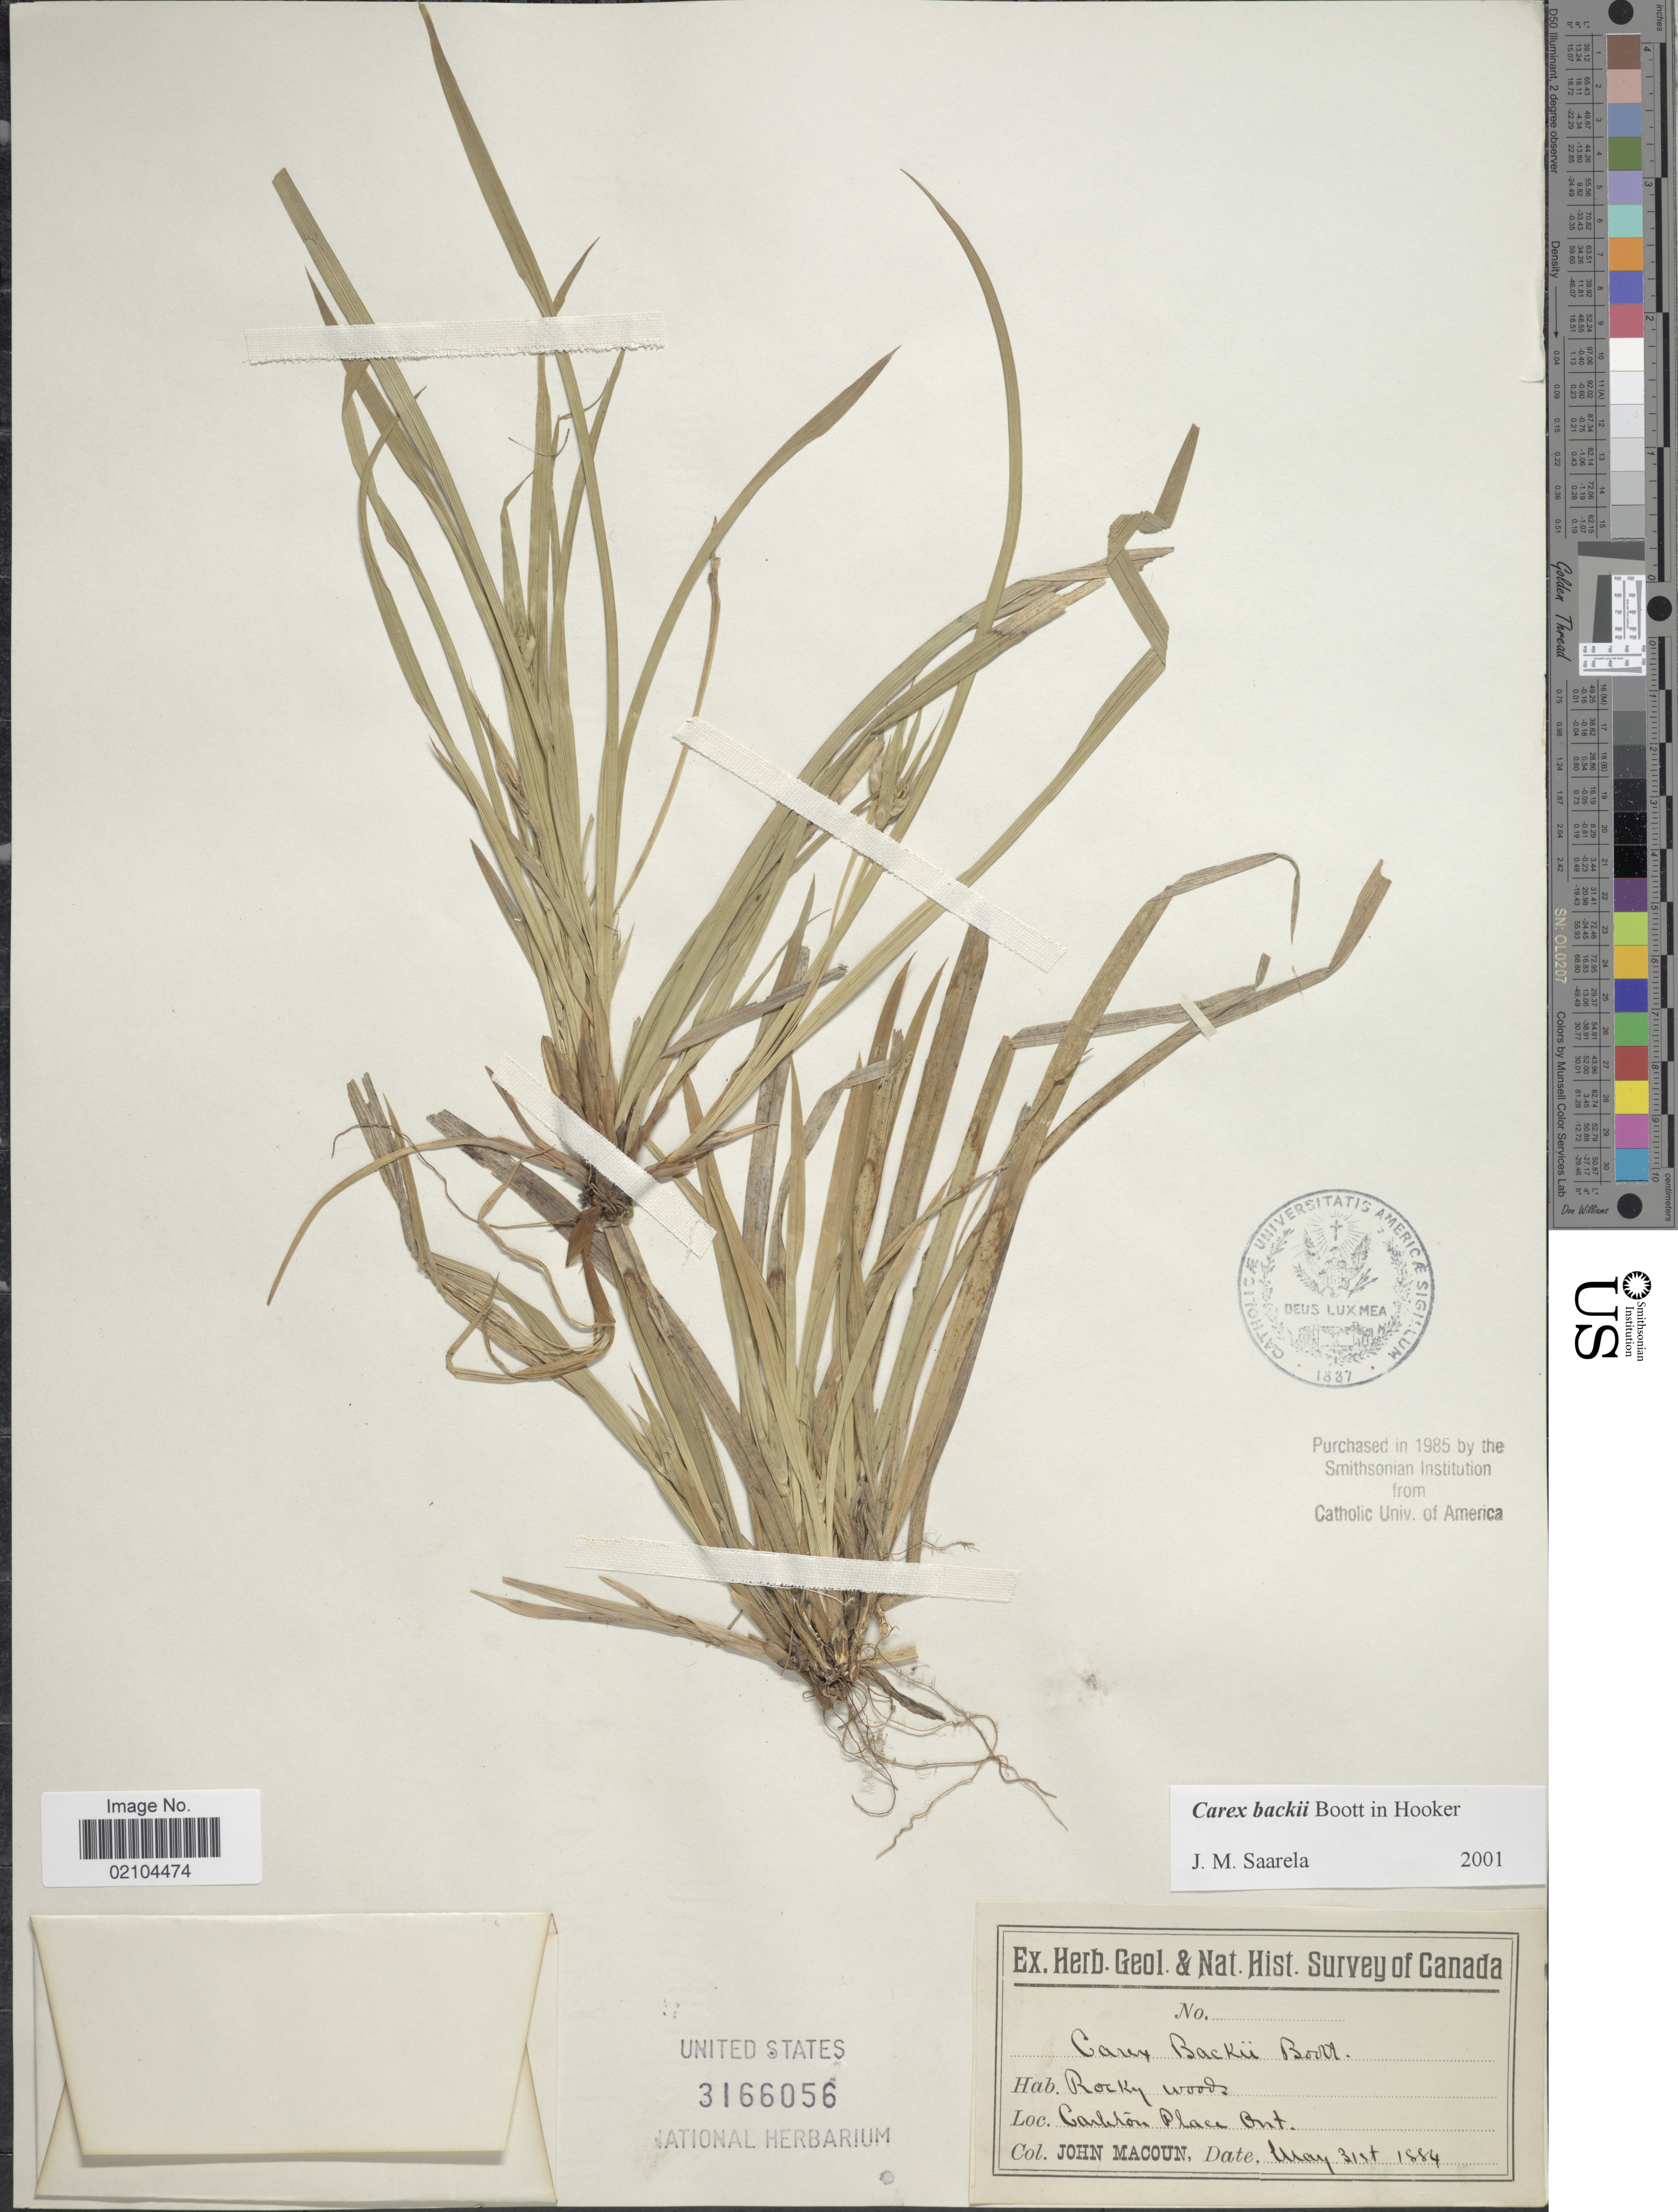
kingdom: Plantae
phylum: Tracheophyta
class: Liliopsida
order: Poales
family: Cyperaceae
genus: Carex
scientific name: Carex backii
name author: Boott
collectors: J. Macoun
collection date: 1884-05-31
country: Canada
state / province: Ontario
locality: Rocky woods, Carleton Place.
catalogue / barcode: US 3166056